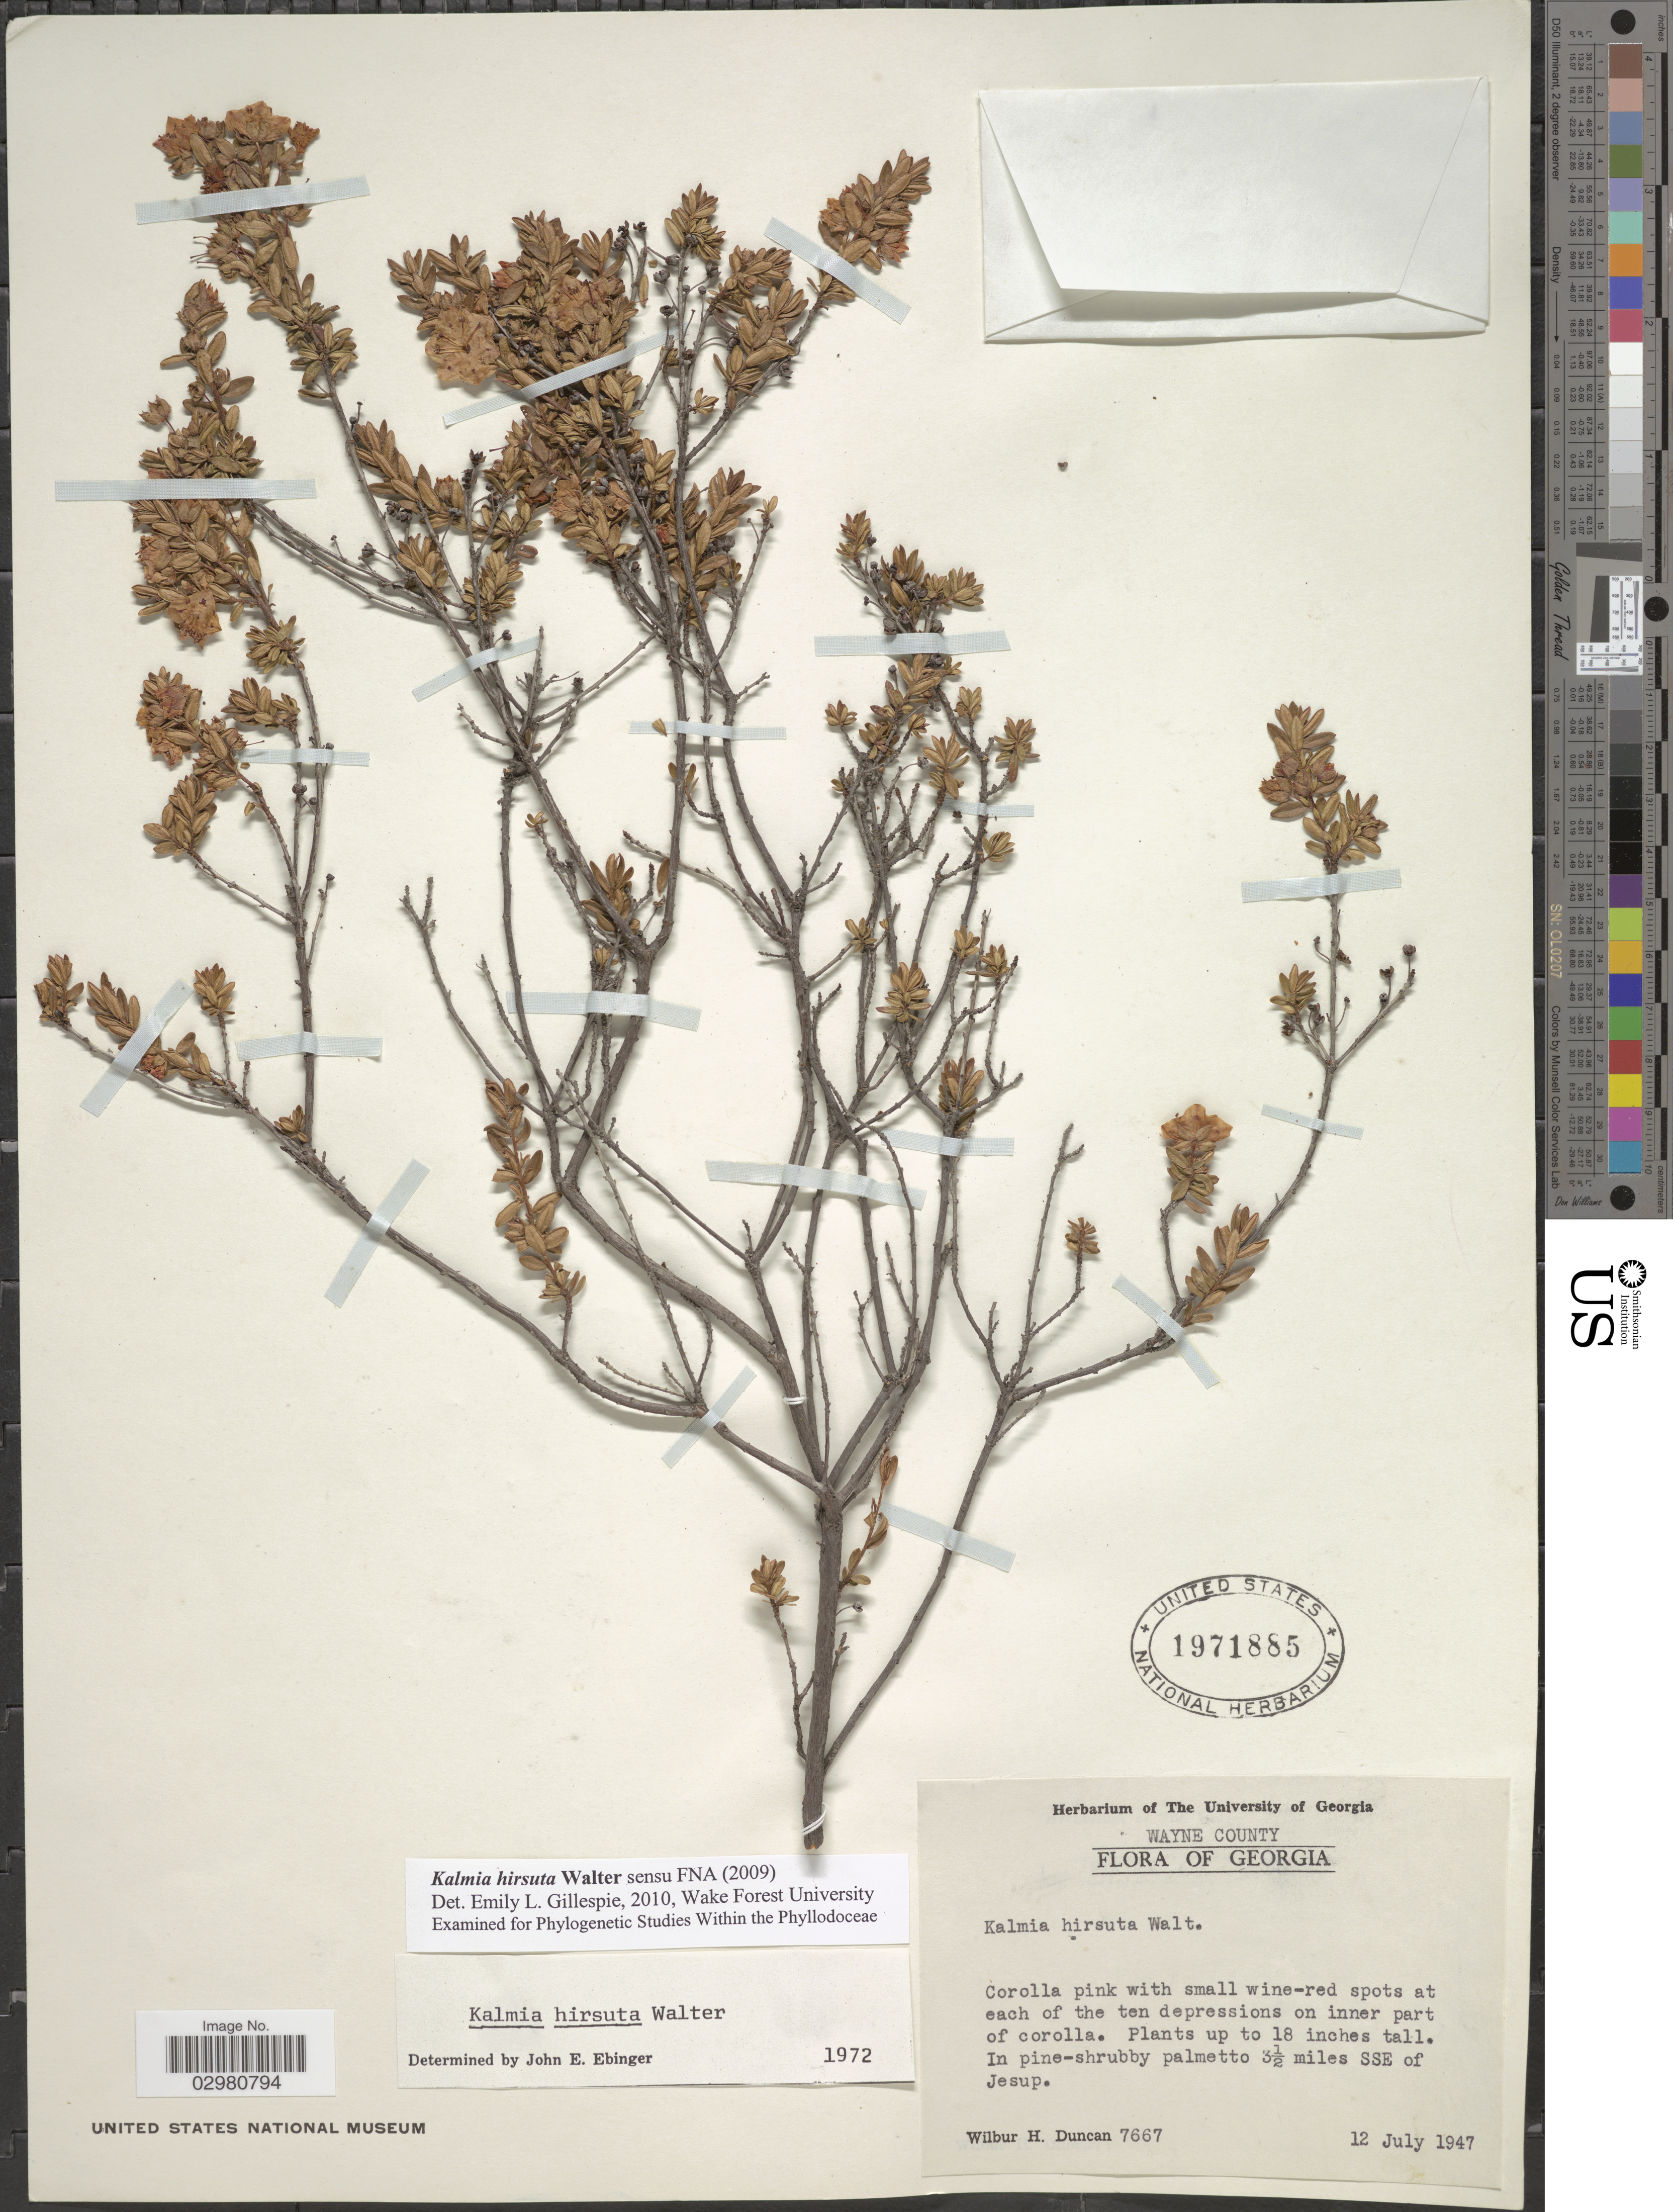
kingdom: Plantae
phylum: Tracheophyta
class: Magnoliopsida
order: Ericales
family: Ericaceae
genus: Kalmia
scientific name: Kalmia hirsuta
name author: Walter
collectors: W. H. Duncan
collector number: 7667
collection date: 1947-07-12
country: United States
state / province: Georgia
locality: Wayne County. 3½ miles SSE of Jesup.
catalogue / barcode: US 1971885